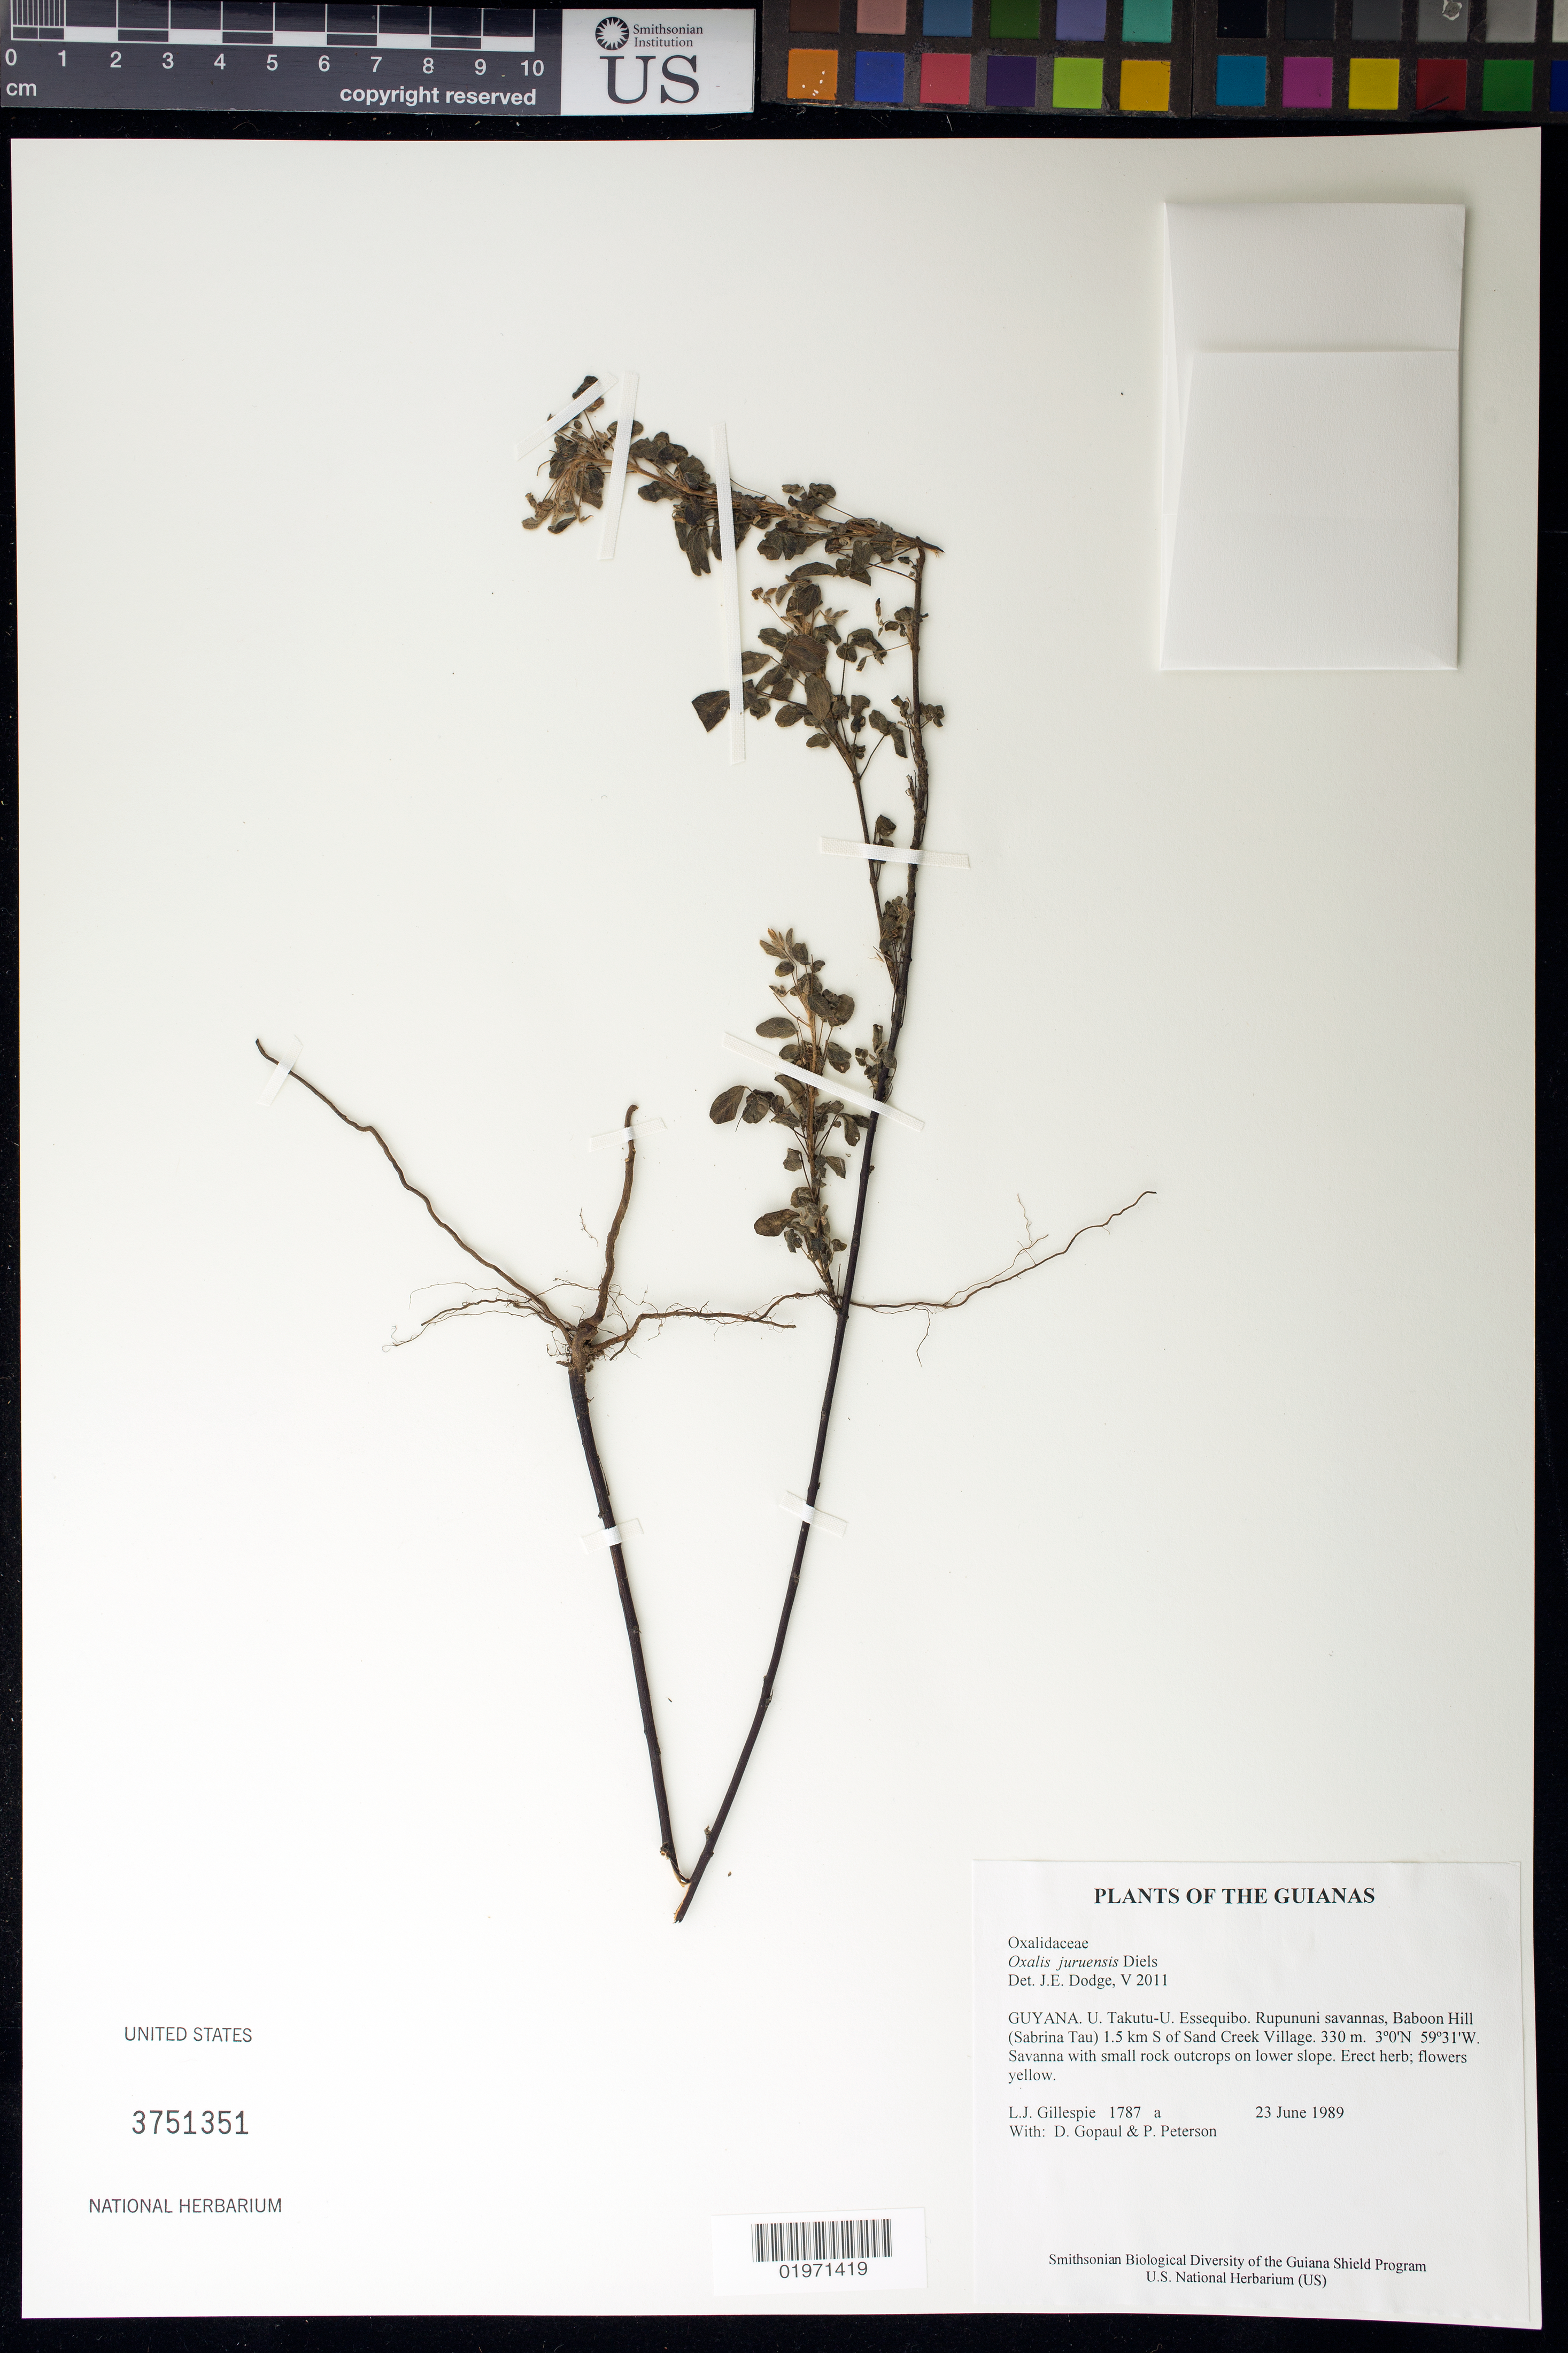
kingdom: Plantae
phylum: Tracheophyta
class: Magnoliopsida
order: Oxalidales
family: Oxalidaceae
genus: Oxalis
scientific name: Oxalis juruensis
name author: Diels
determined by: Dodge, J. E.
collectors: L. J. Gillespie, D. Gopaul & P. M. Peterson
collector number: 1787 a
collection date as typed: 23 June 1989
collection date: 1989-06-23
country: Guyana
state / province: U. Takutu-U. Essequibo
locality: Rupununi savannas, Baboon Hill (Sabrina Tau) 1.5 km S of Sand Creek Village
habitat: Savanna with small rock outcrops on lower slope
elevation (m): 330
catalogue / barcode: US 3751351